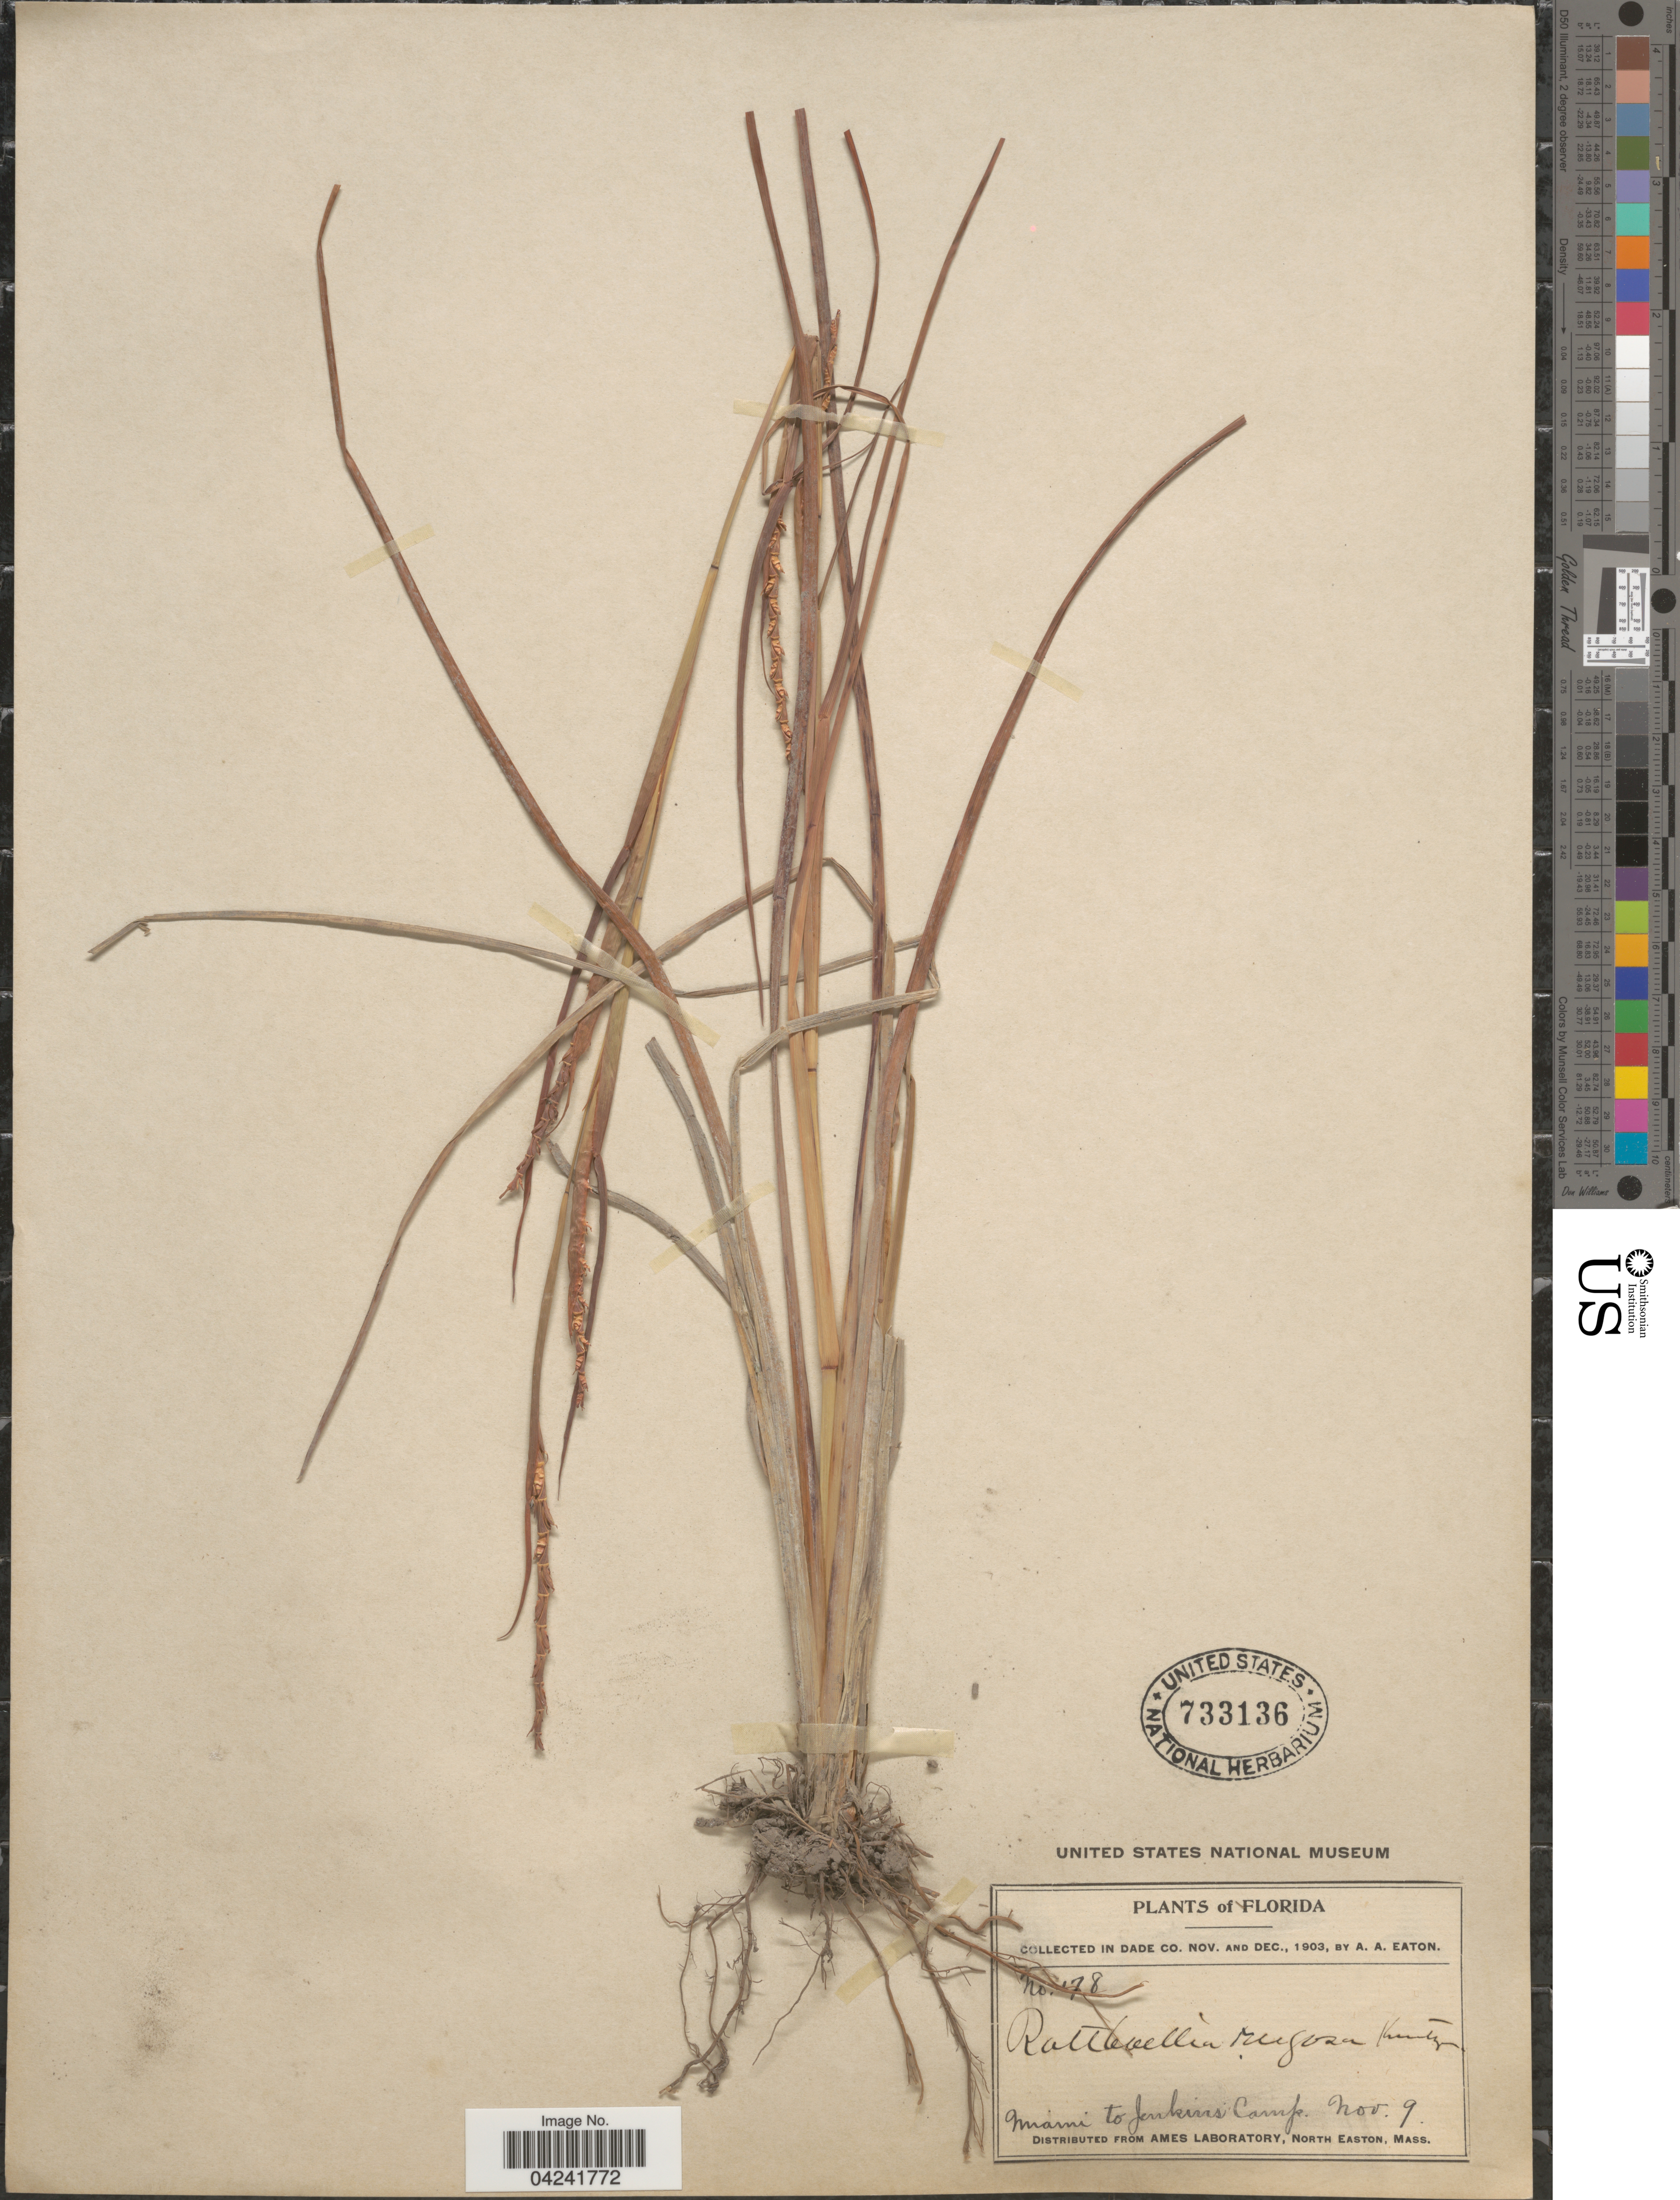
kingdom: Plantae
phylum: Tracheophyta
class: Liliopsida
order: Poales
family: Poaceae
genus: Mnesithea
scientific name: Mnesithea rugosa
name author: (Nutt.) de Koning & Sosef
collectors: A. A. Eaton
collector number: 178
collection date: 1903-11-09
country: United States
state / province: Florida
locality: In Dade Co. Miami to Jenkins Camp.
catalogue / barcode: US 733136